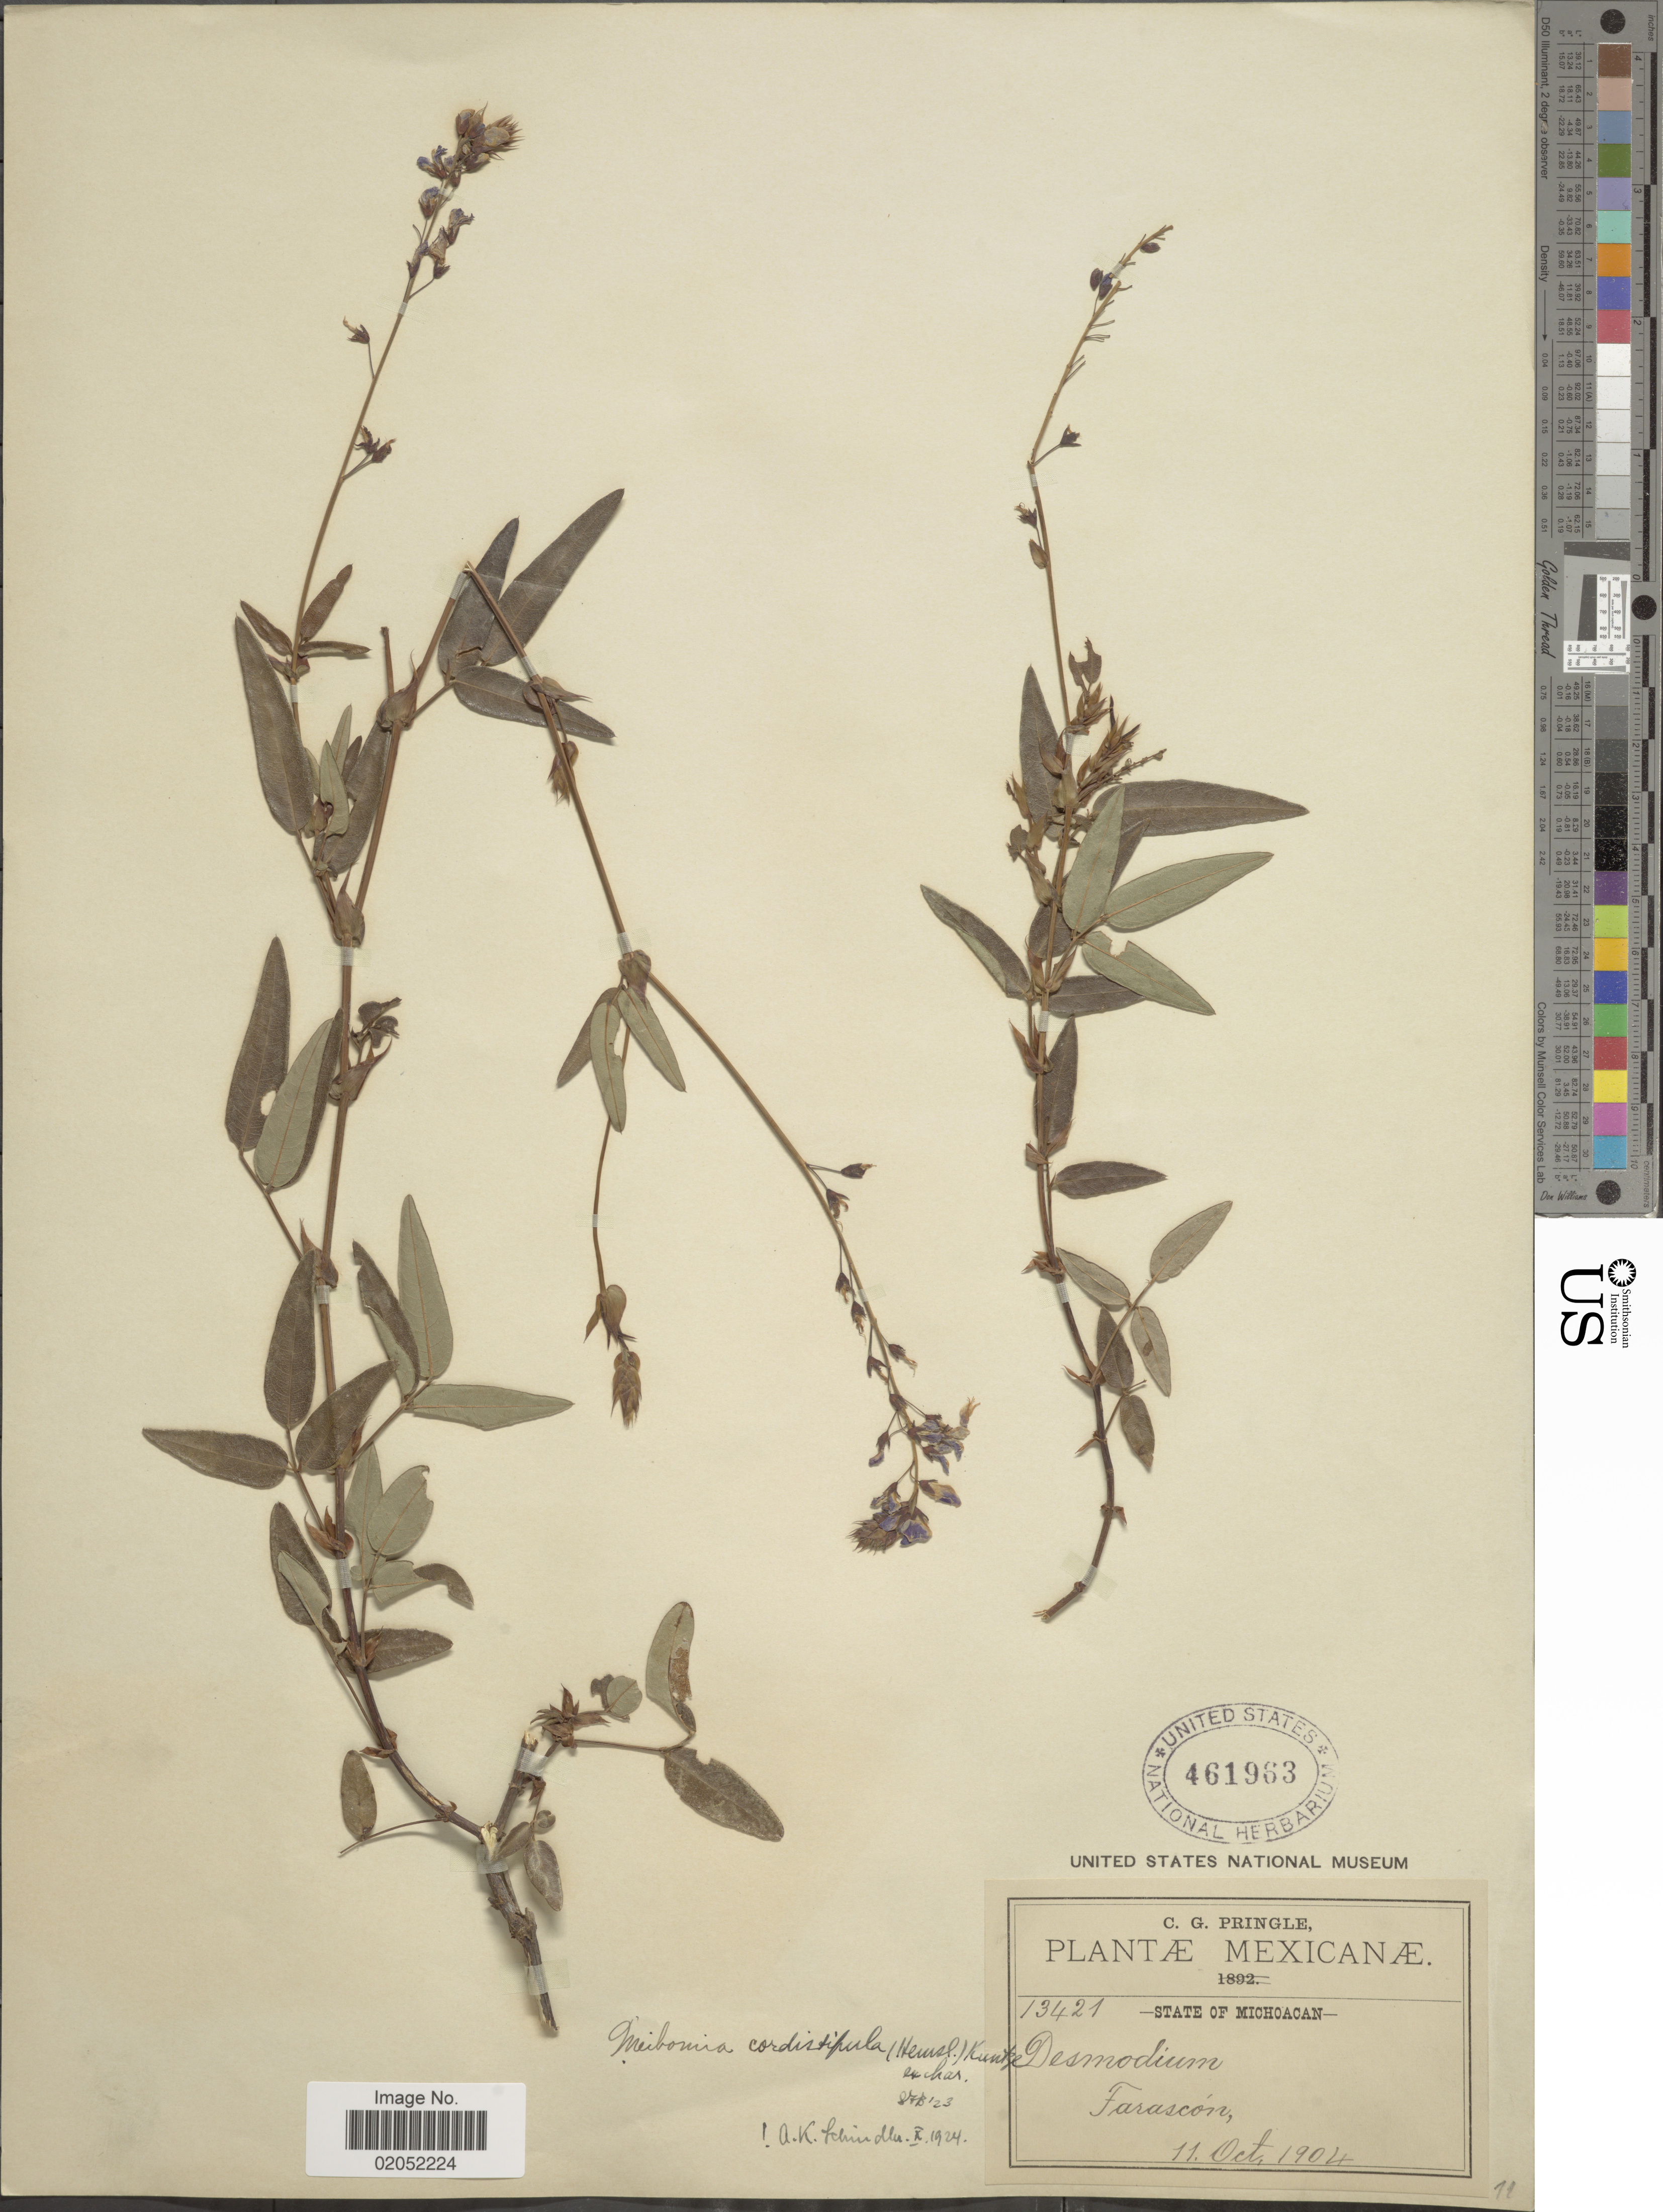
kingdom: Plantae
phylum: Tracheophyta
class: Magnoliopsida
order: Fabales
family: Fabaceae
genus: Desmodium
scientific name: Desmodium cordistipulum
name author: Hemsl.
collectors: C. G. Pringle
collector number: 13421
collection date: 1904-10-11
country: Mexico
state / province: Michoacán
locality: Mexicancae. Farascon.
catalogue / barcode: US 461963